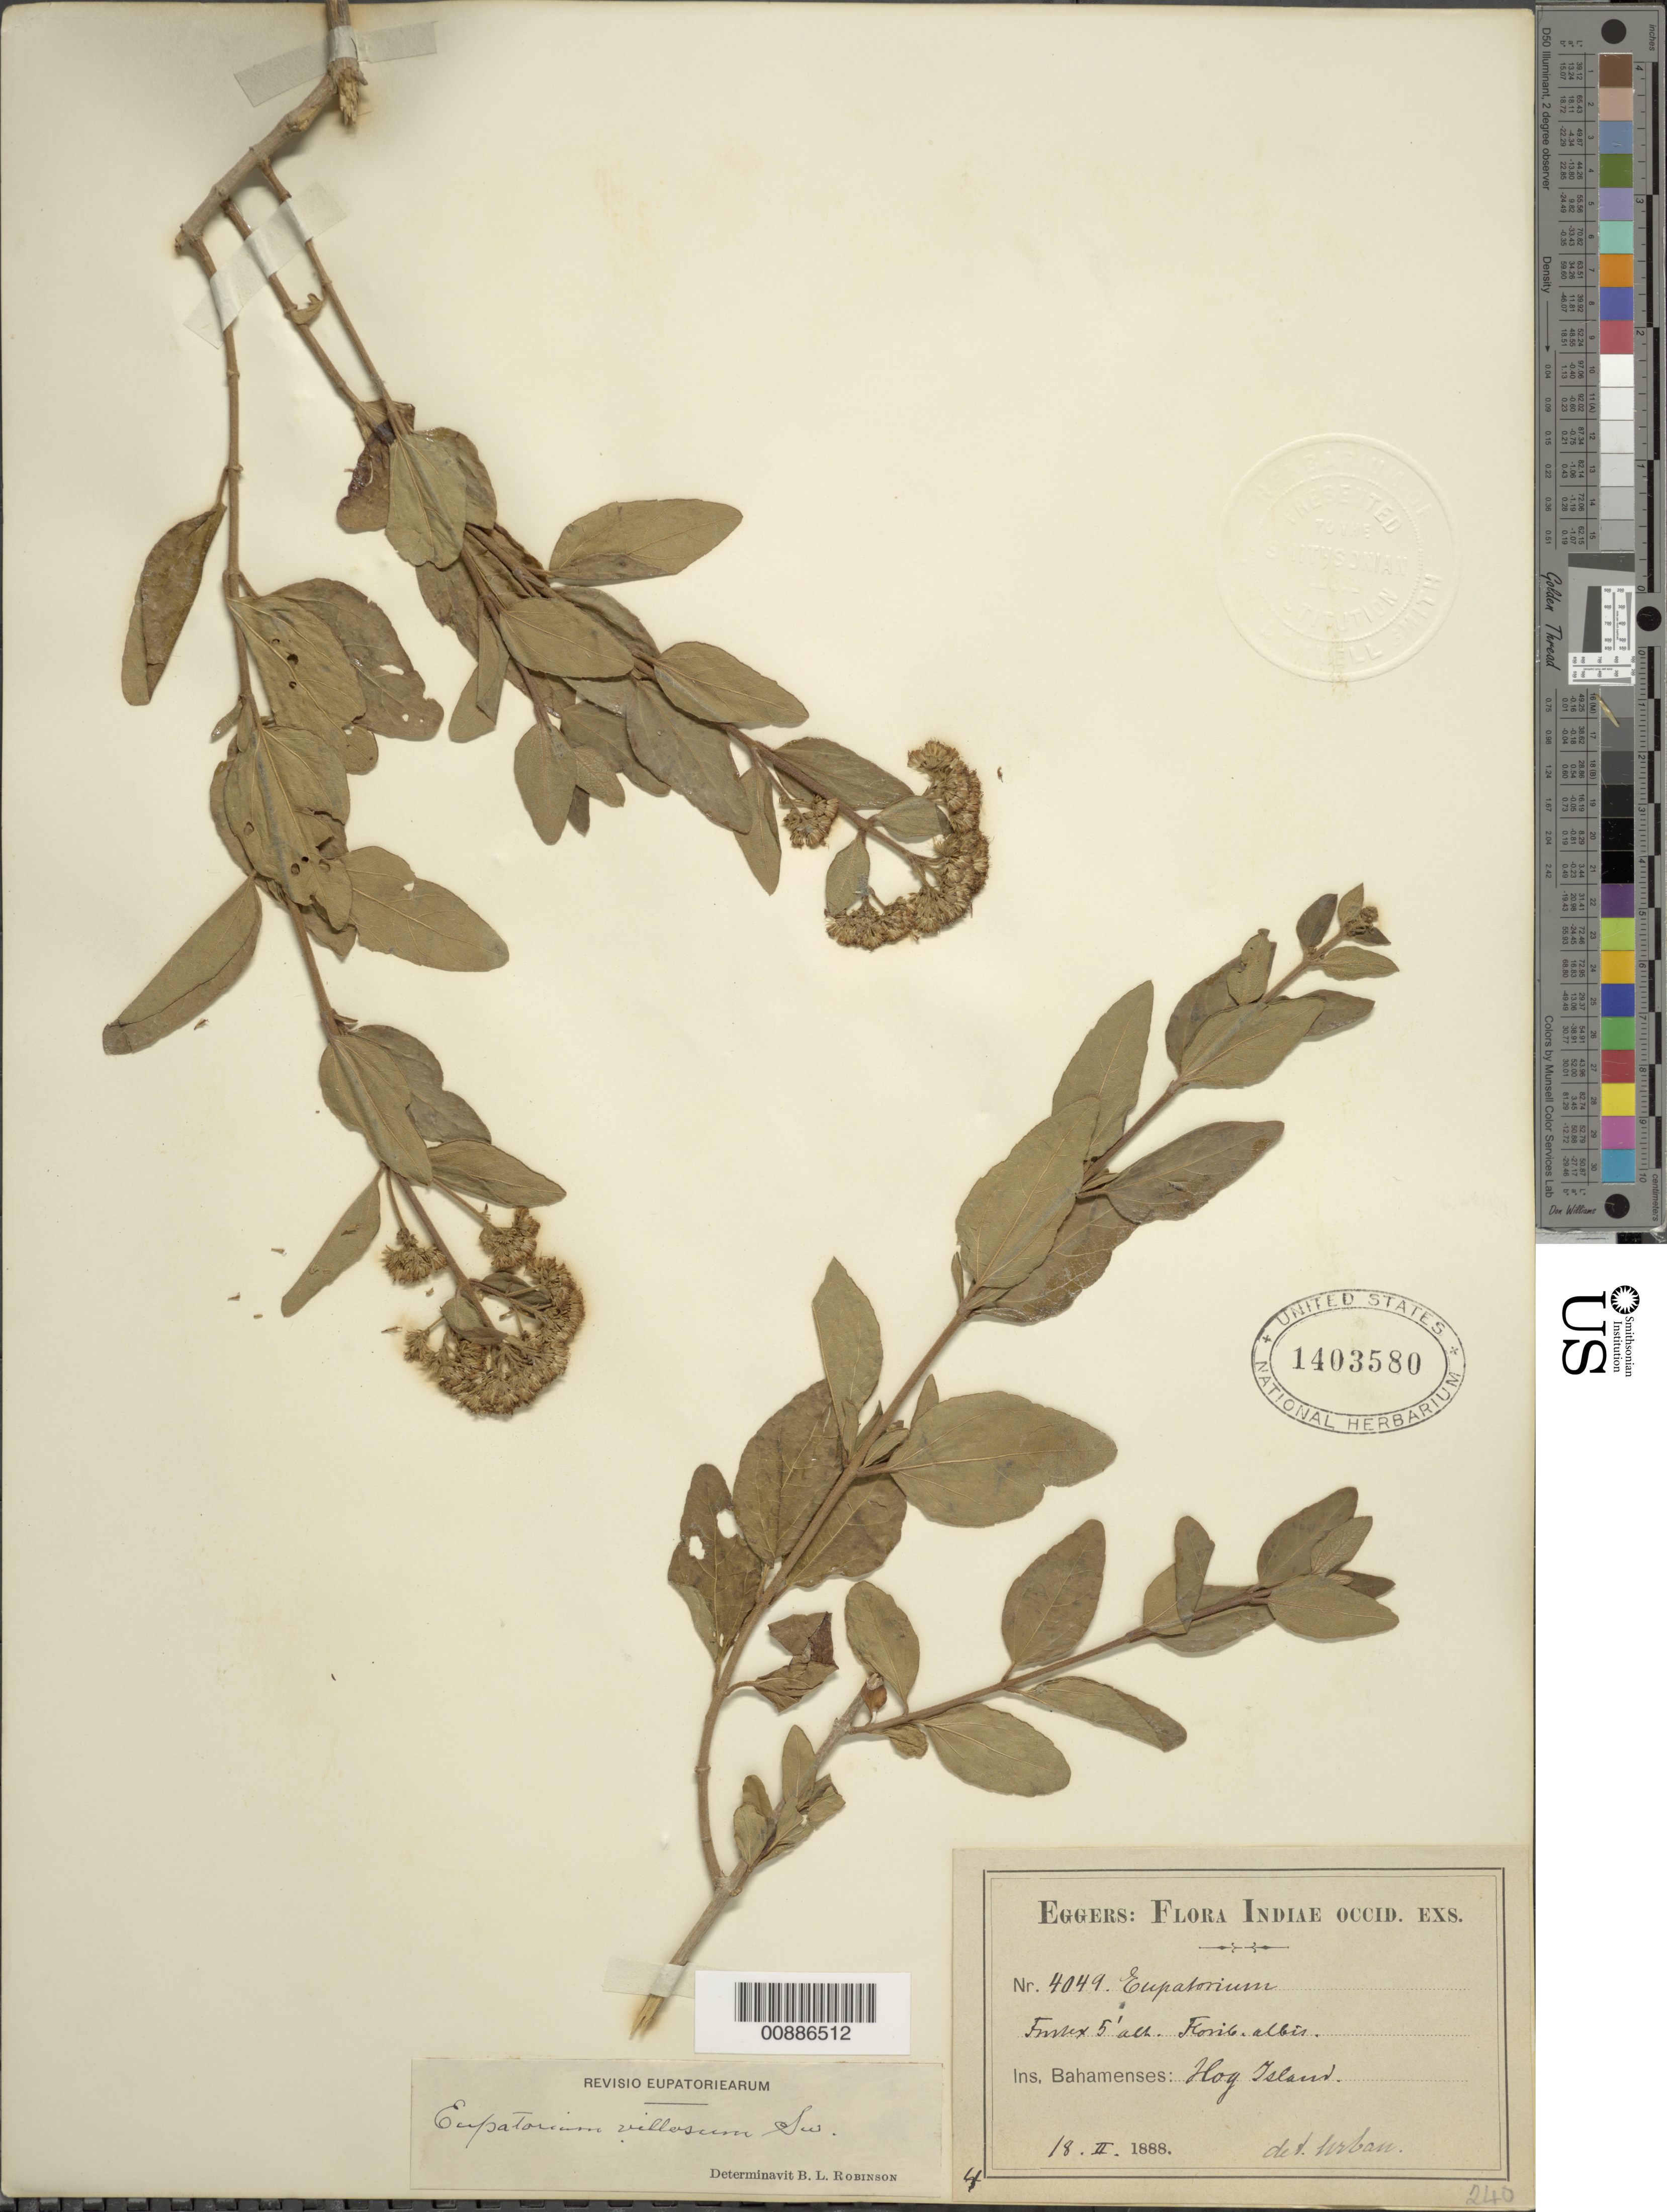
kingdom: Plantae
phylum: Tracheophyta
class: Magnoliopsida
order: Asterales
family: Asteraceae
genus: Koanophyllon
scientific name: Koanophyllon villosum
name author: (Sw.) R.M. King & H. Rob.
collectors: H. F. A. von Eggers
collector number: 4049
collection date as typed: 18 Feb 1888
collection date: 1888-02-18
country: Bahamas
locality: Hog Island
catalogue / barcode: US 1403580